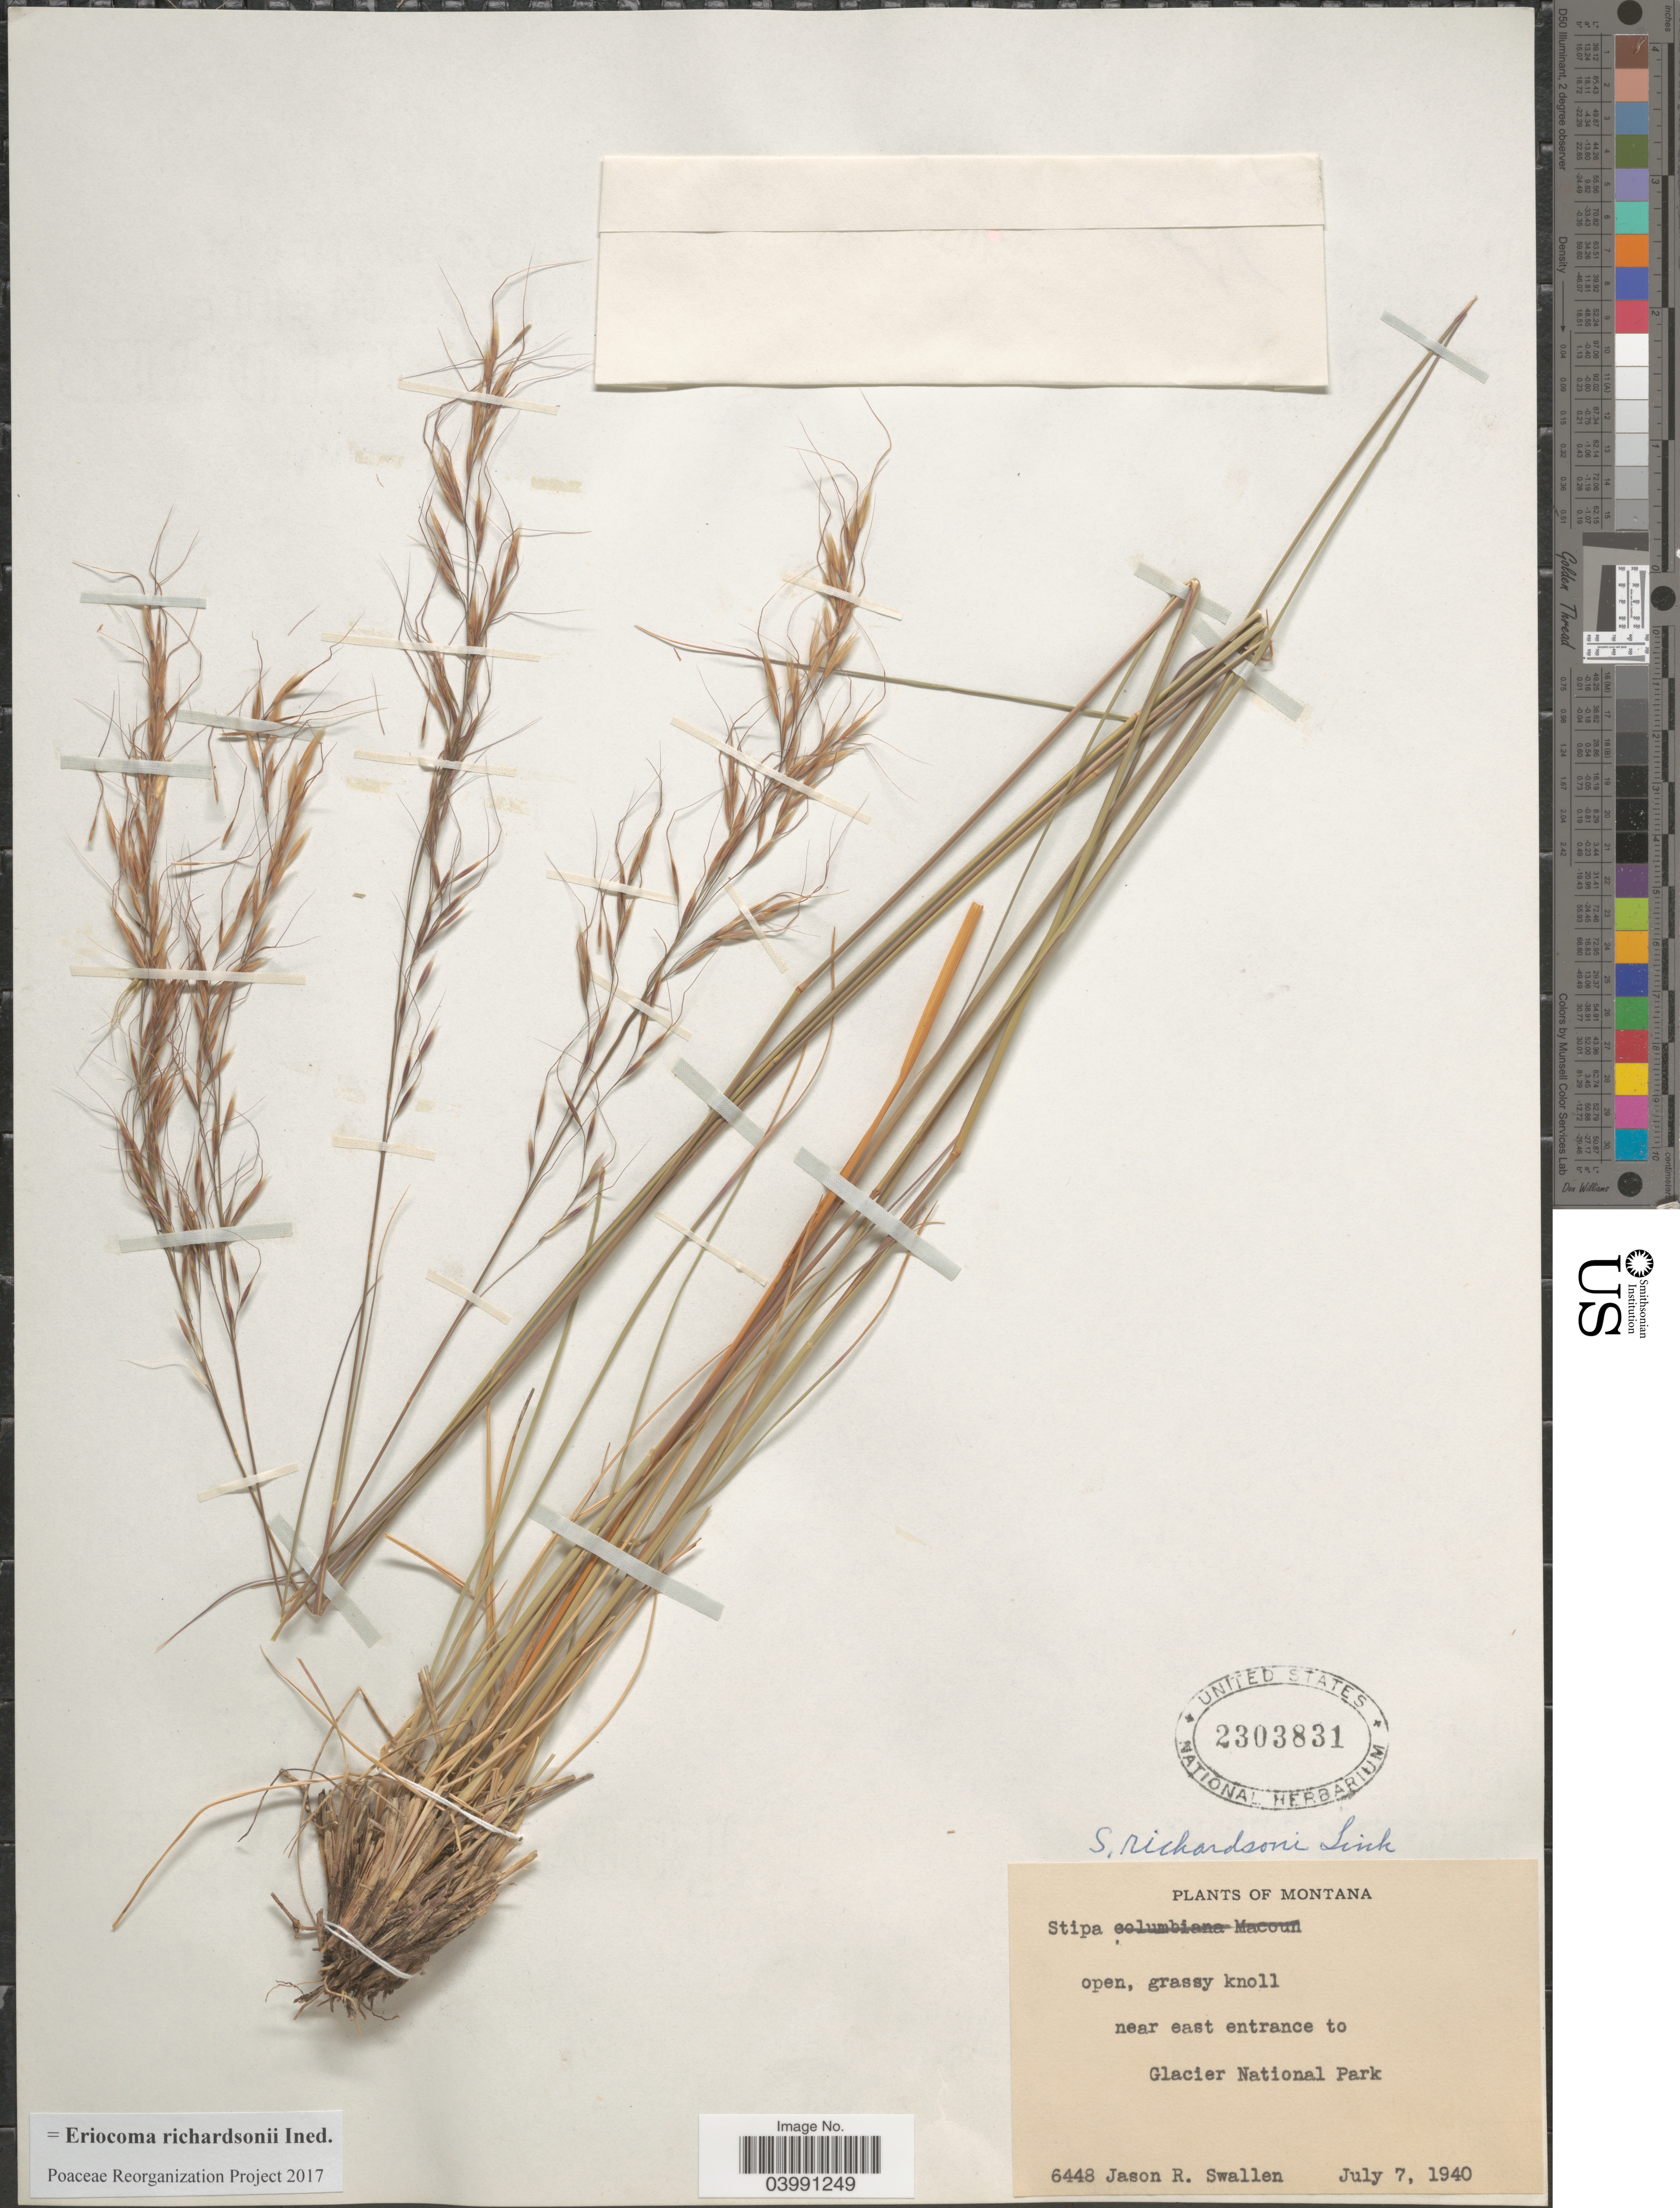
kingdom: Plantae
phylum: Tracheophyta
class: Liliopsida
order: Poales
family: Poaceae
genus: Eriocoma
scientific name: Eriocoma richardsonii ined.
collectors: J. R. Swallen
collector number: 6448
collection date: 1940-07-07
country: United States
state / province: Montana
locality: Near east entrance to Glacier National Park.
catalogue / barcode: US 2303831